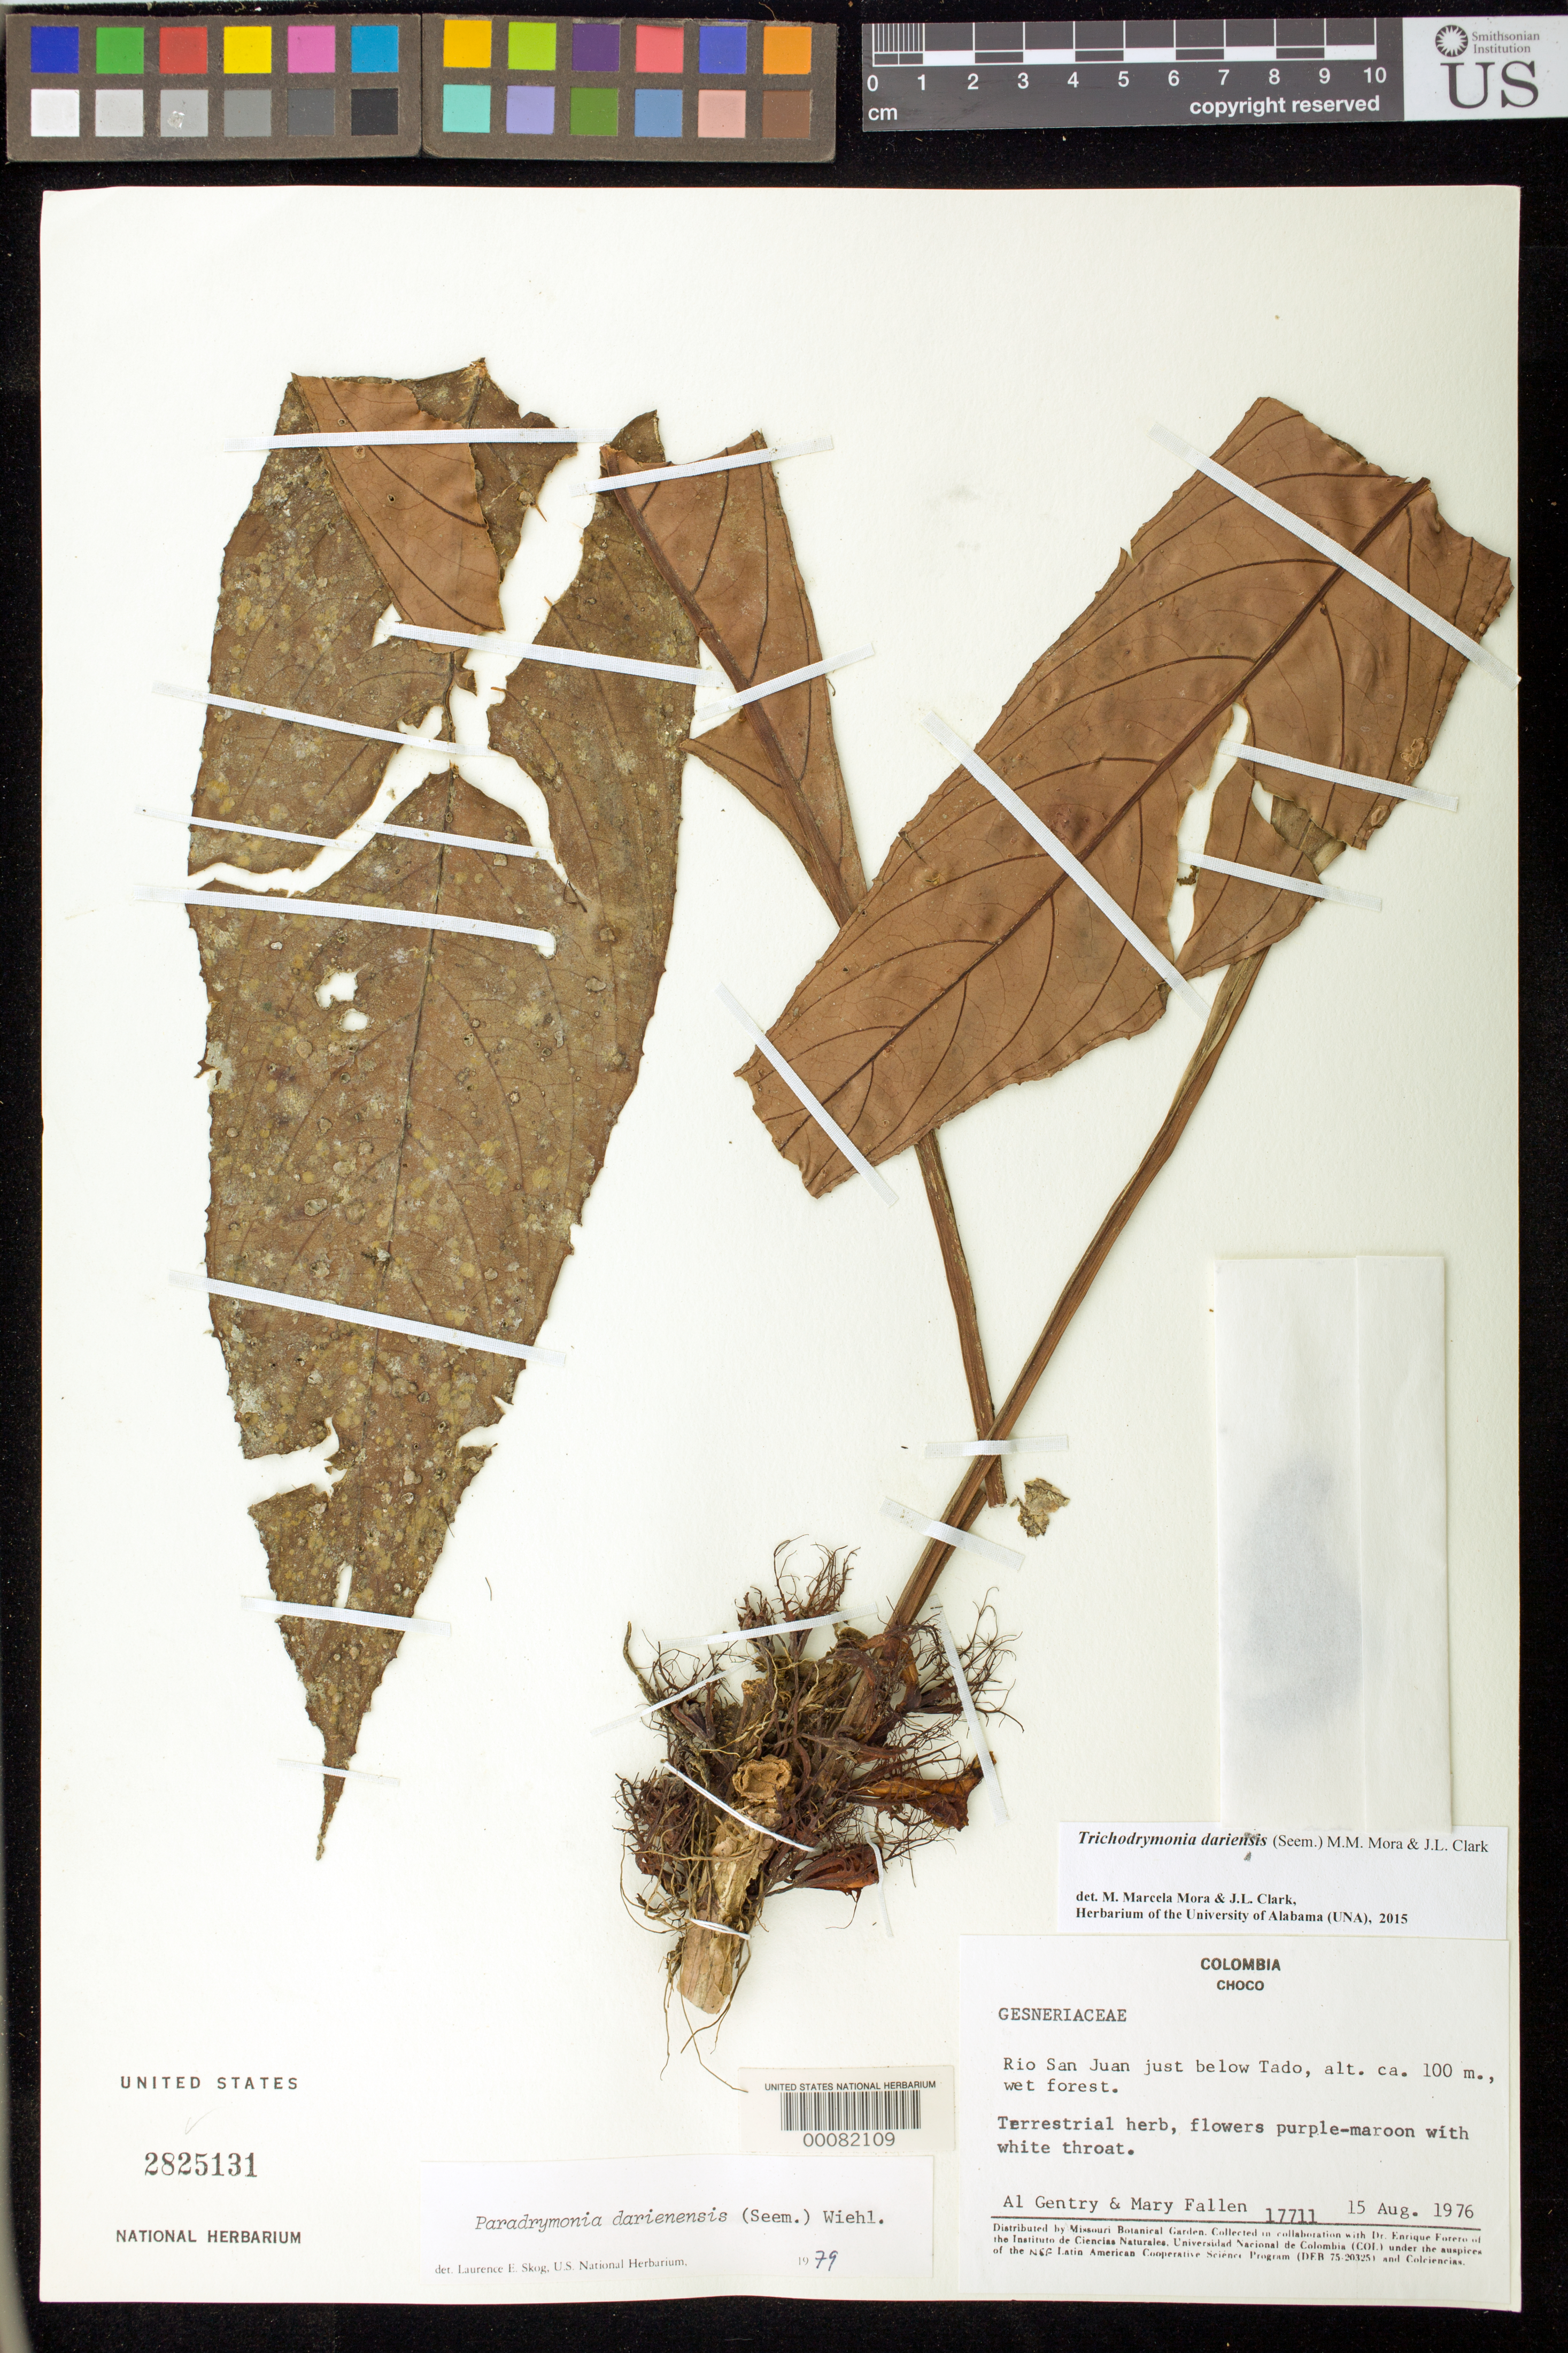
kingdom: Plantae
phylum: Tracheophyta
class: Magnoliopsida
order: Lamiales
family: Gesneriaceae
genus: Trichodrymonia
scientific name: Trichodrymonia dariensis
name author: (Seem.) M.M. Mora & J.L. Clark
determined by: Mora, M. M.; Clark, J. L.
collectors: A. H. Gentry & M. Fallen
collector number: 17711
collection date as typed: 15 Aug 1976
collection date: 1976-08-15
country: Colombia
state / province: Chocó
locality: Rio San Juan just below Tado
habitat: Wet forest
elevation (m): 100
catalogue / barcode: US 2825131